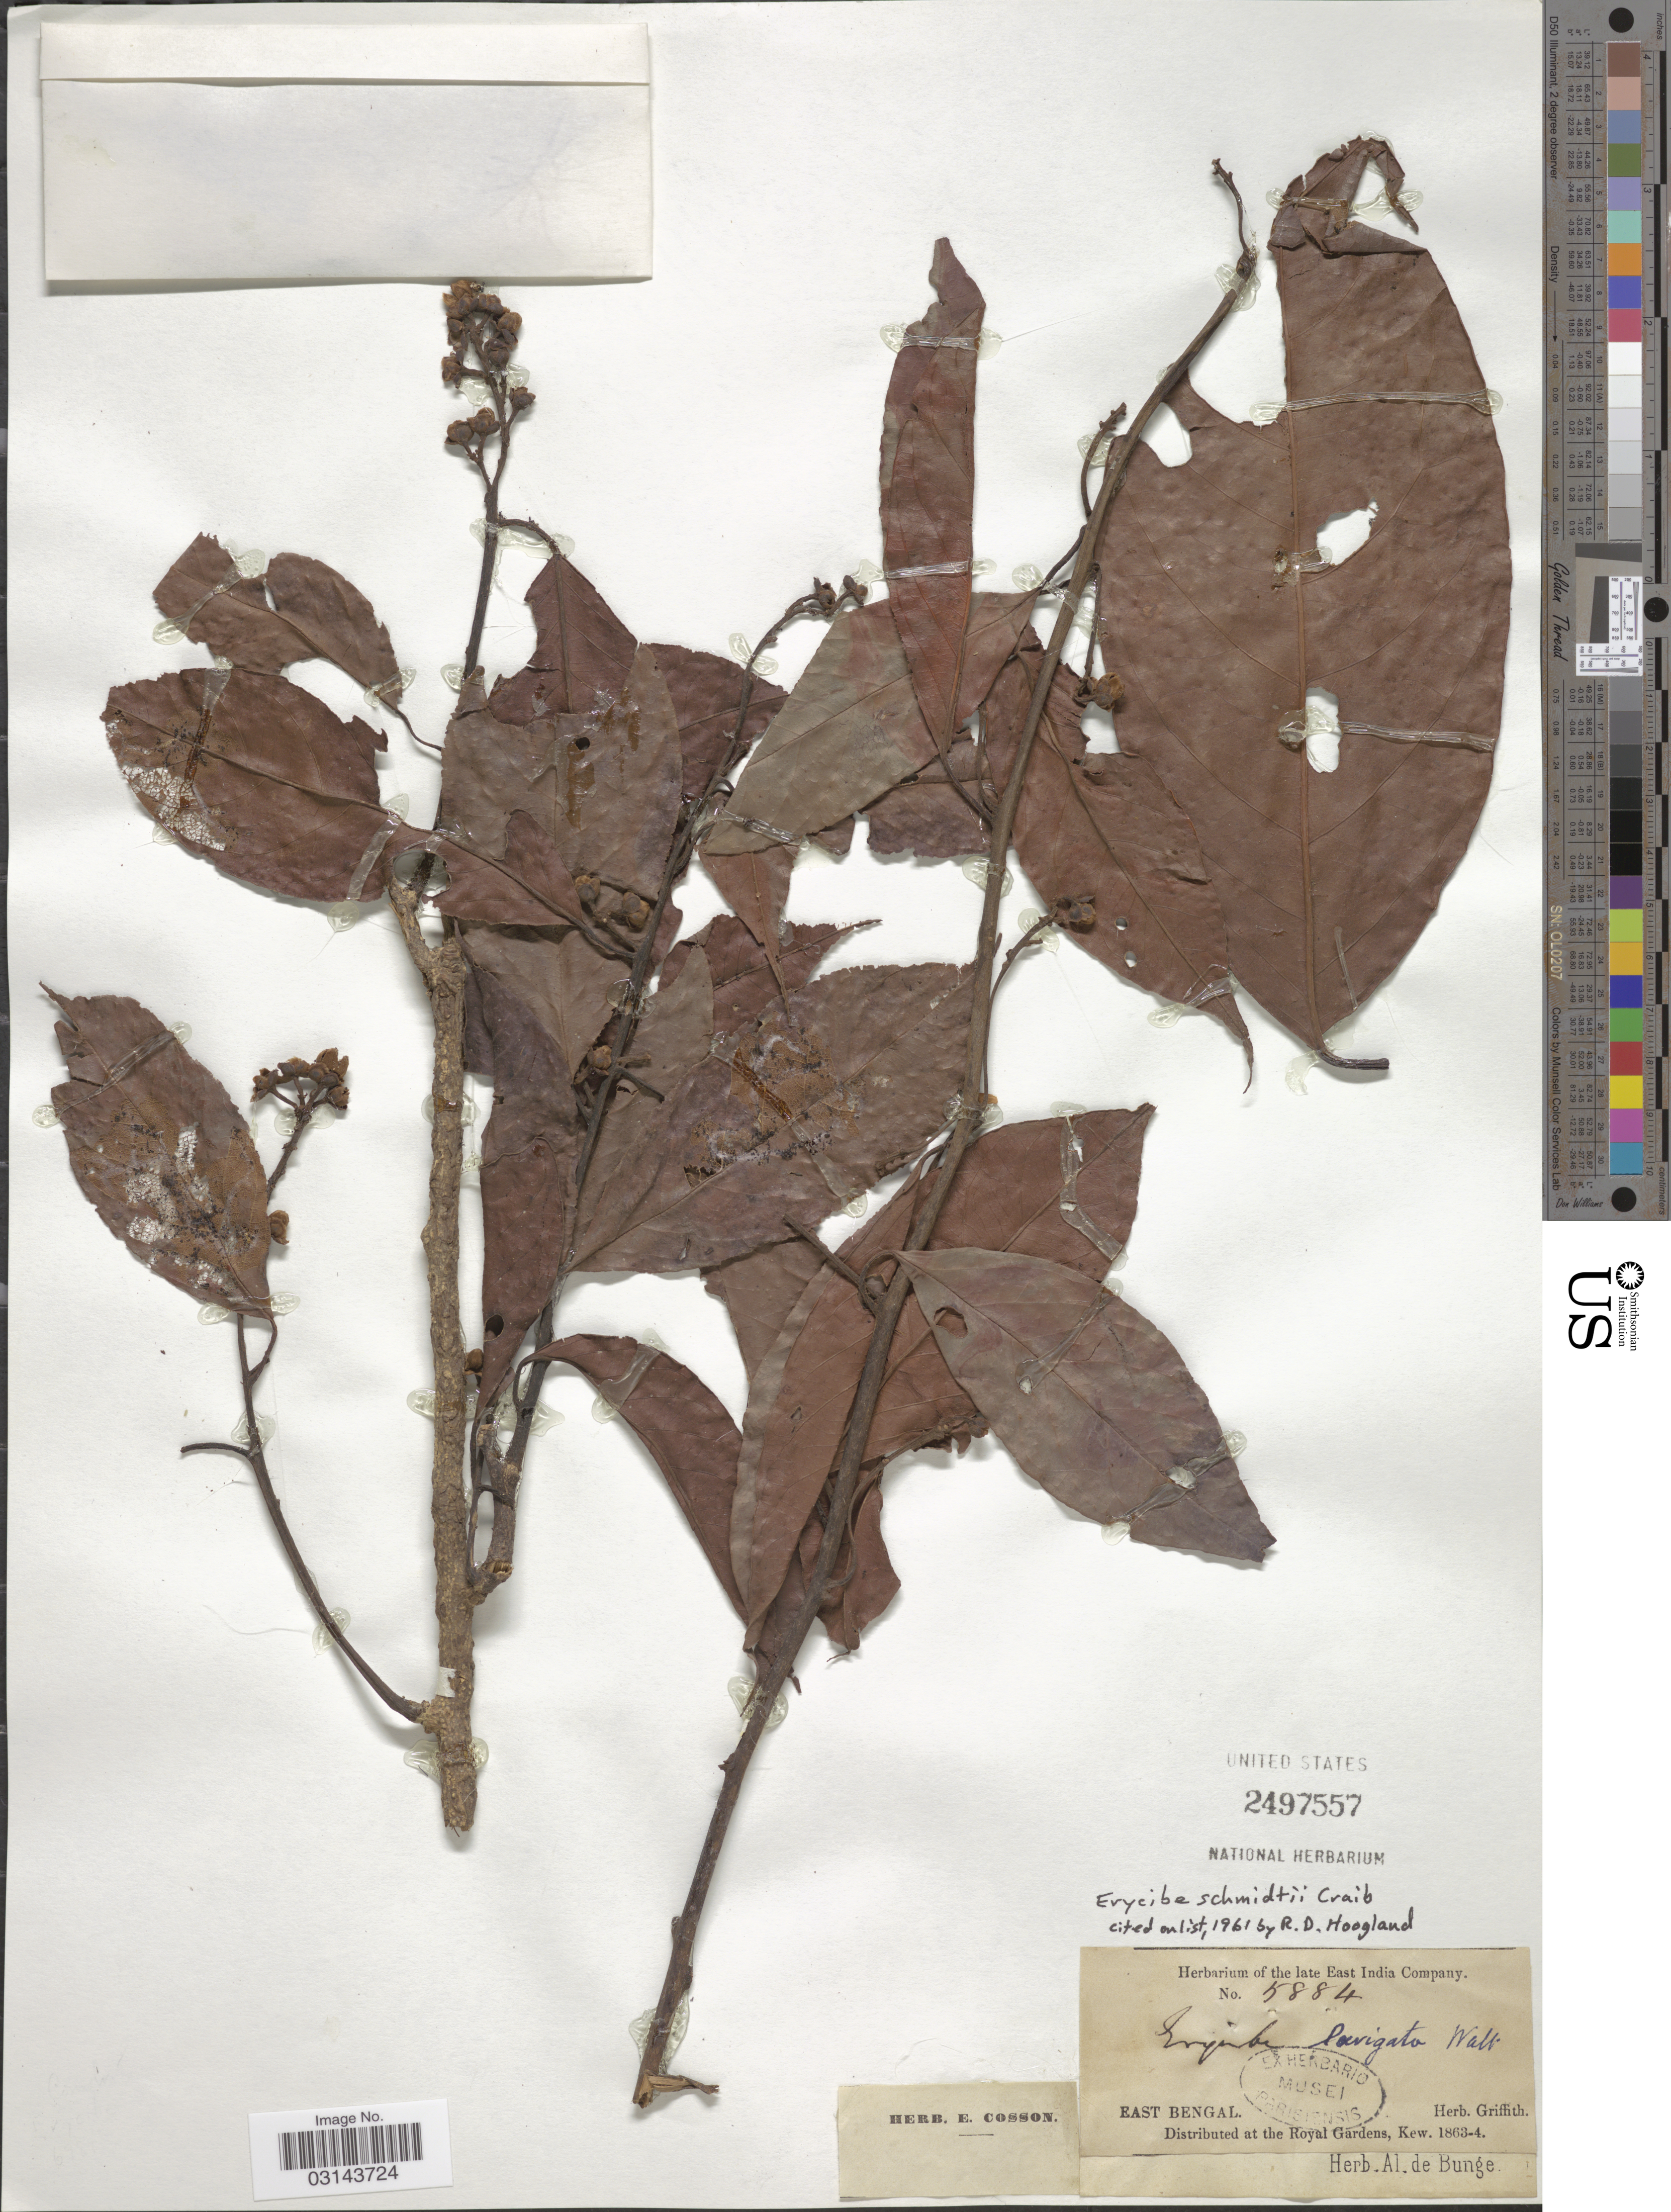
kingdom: Plantae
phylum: Tracheophyta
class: Magnoliopsida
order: Solanales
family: Convolvulaceae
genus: Erycibe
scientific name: Erycibe schmidtii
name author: Craib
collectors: ex herb. Griffith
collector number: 5884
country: India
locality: East Bengal.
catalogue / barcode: US 2497557